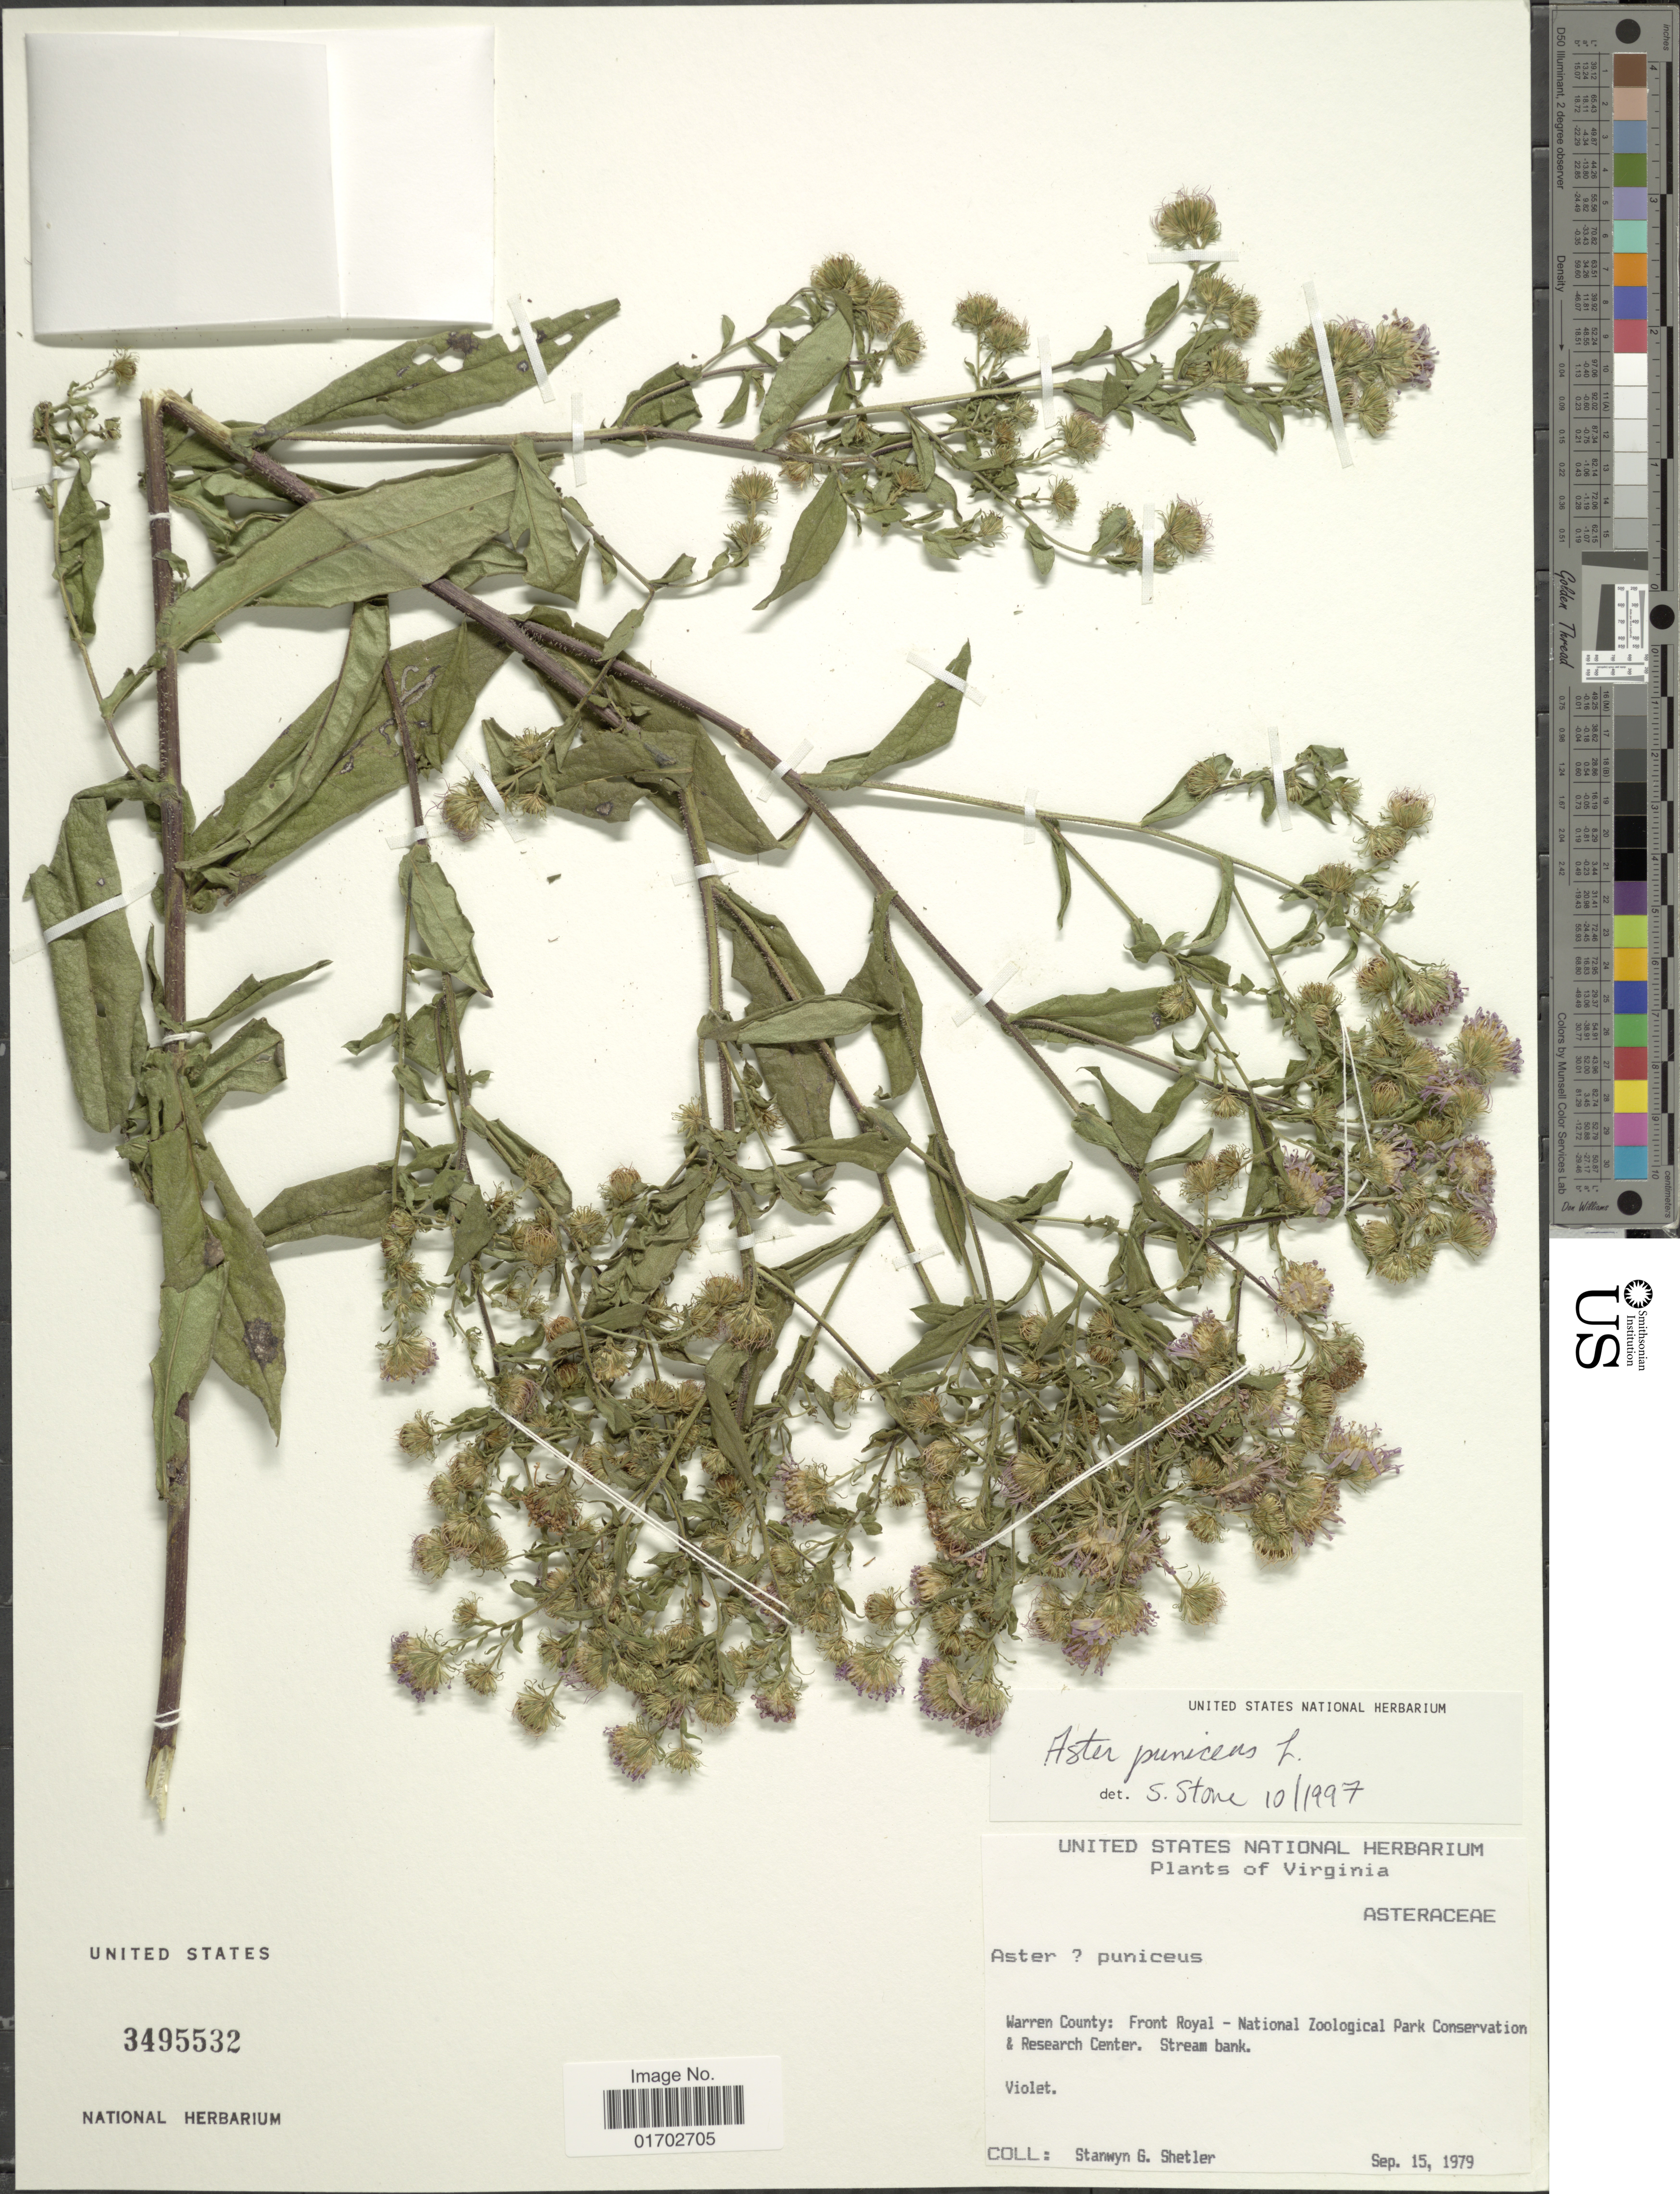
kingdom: Plantae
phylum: Tracheophyta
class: Magnoliopsida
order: Asterales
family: Asteraceae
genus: Symphyotrichum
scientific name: Symphyotrichum puniceum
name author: (L.) Á. Löve & D. Löve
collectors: S. Shetler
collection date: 1979-09-15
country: United States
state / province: Virginia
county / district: Warren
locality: Warren County: Front Royal - National Zoological Park Conservation & Research Center. Stream bank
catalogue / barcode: US 3495532